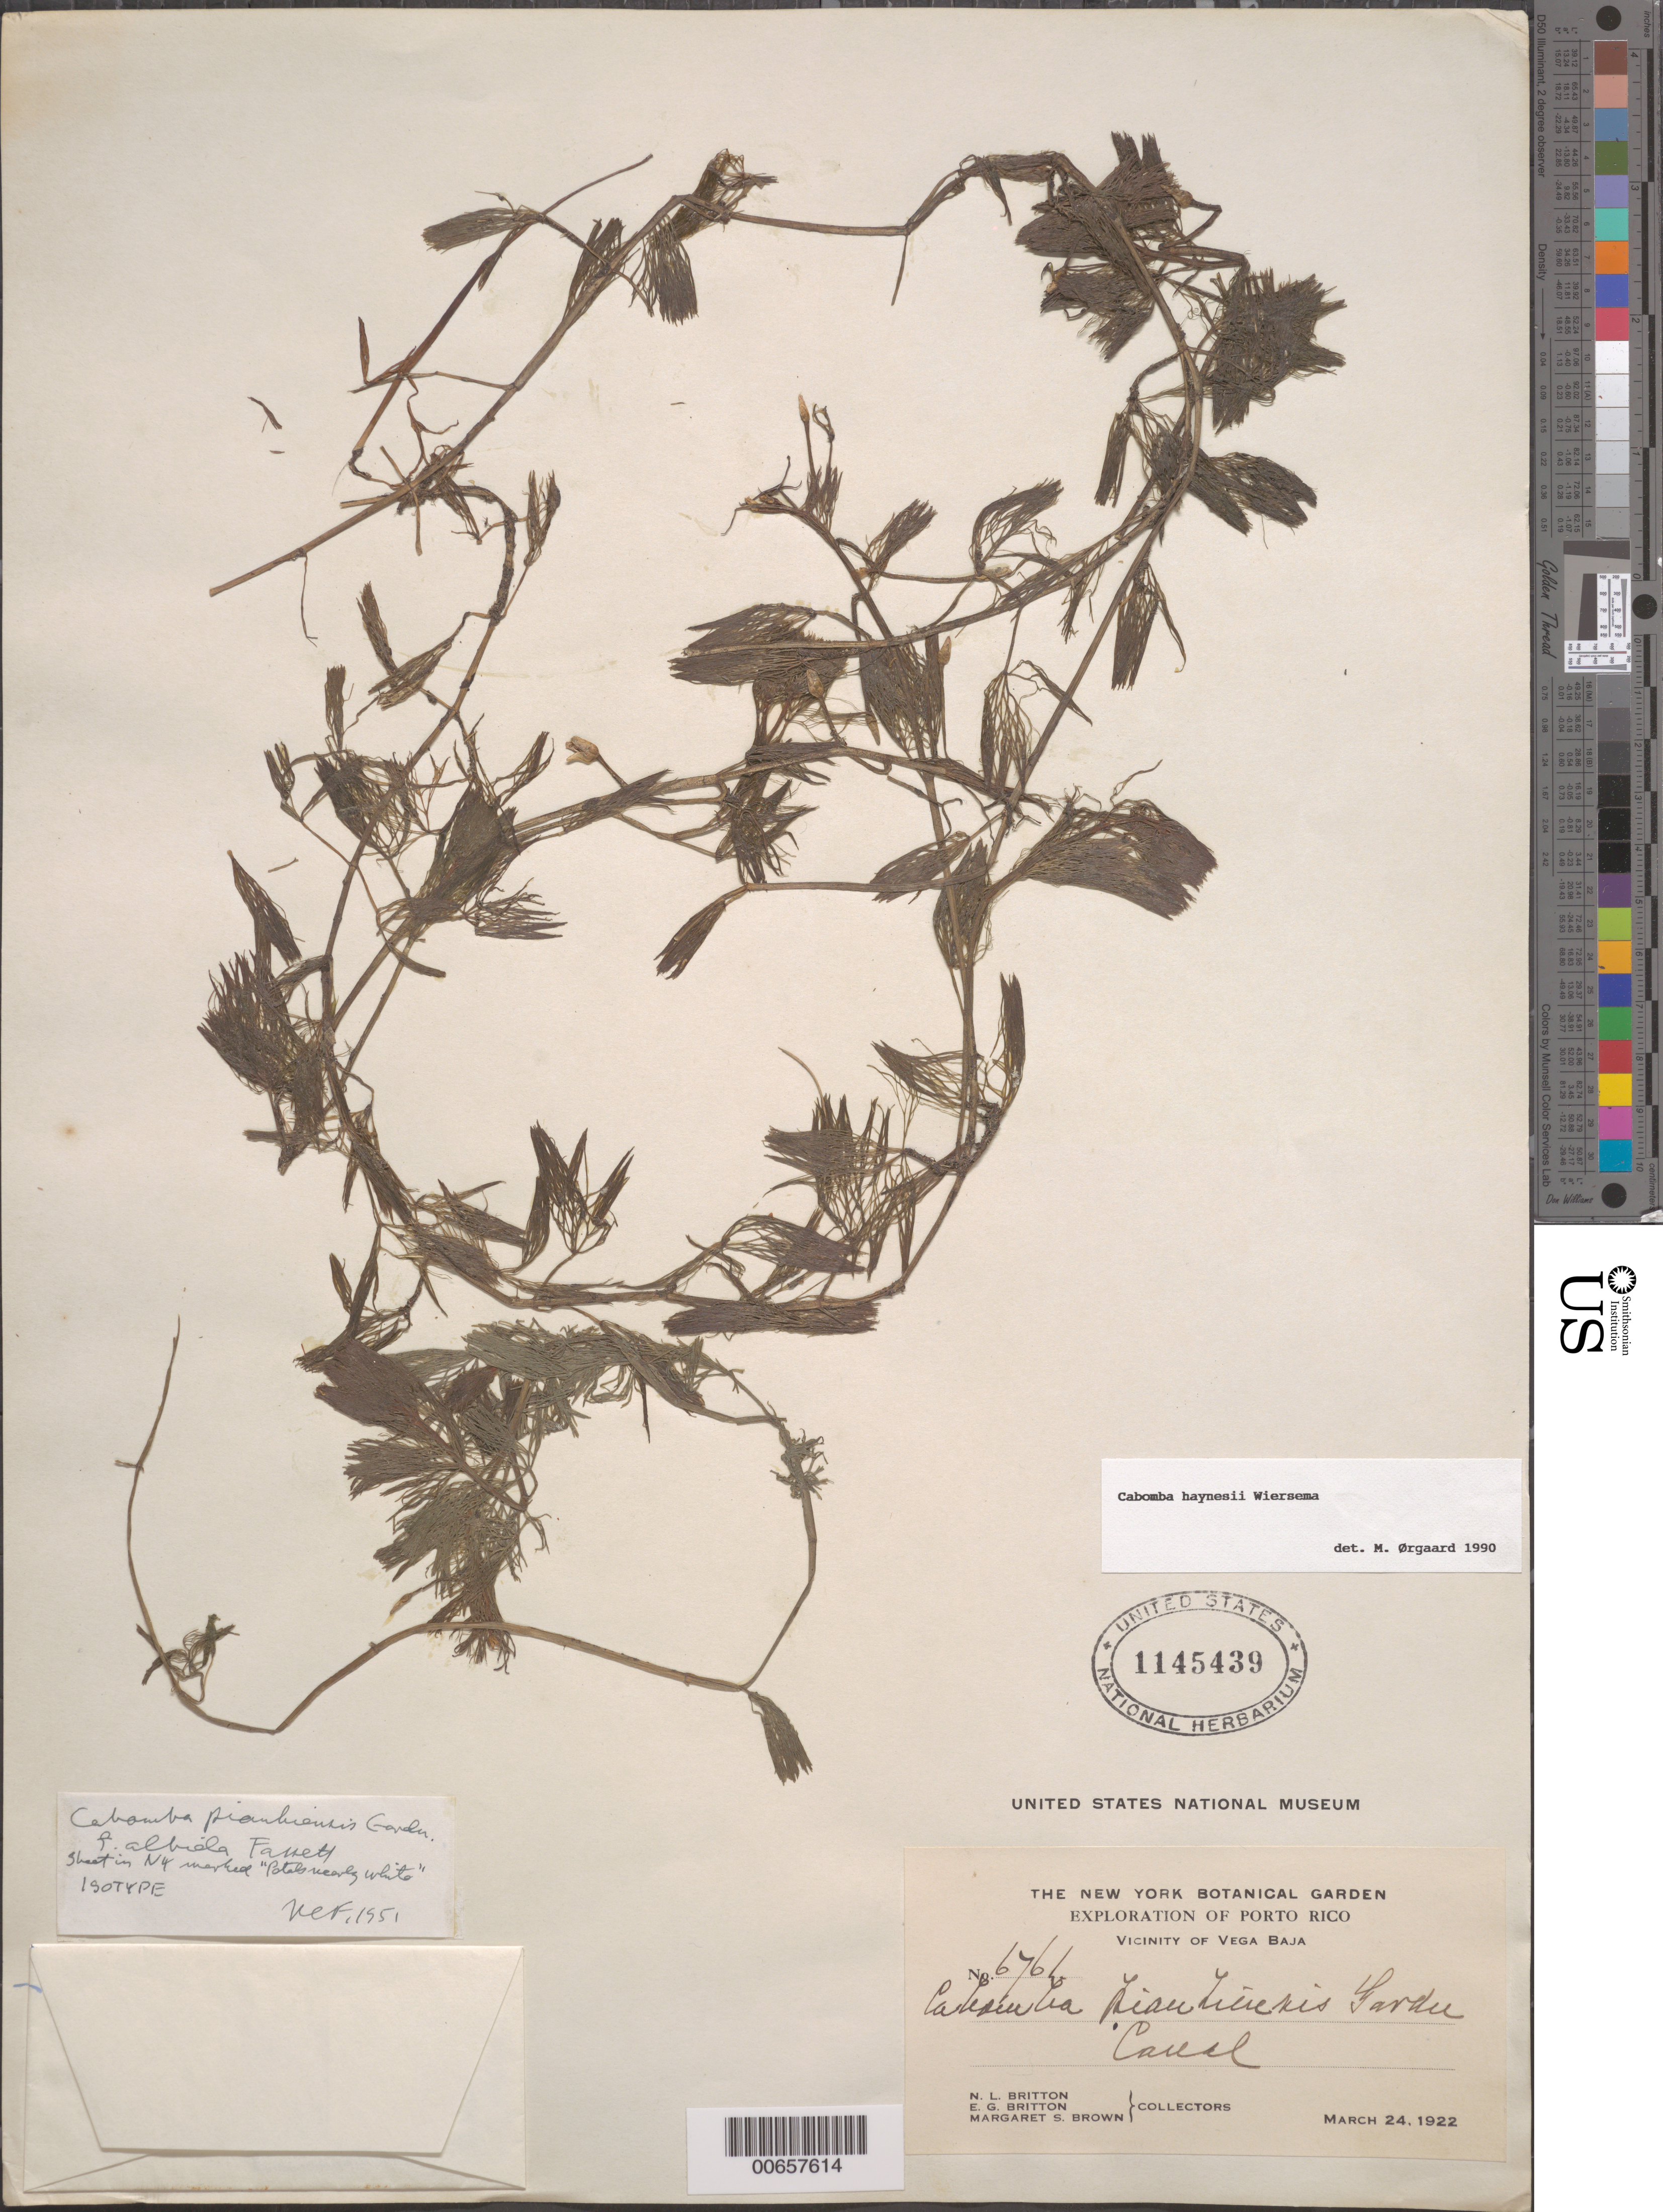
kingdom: Plantae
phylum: Tracheophyta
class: Magnoliopsida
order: Nymphaeales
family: Cabombaceae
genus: Cabomba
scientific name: Cabomba haynesii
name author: Wiersema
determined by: Ørgaard, M.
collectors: N. Britton, E. G. Britton & M. S. Brown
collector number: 6761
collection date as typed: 24 Mar 1922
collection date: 1922-03-24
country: Puerto Rico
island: Greater Antilles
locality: Vega Baja, vic of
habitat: Canal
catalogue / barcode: US 1145439